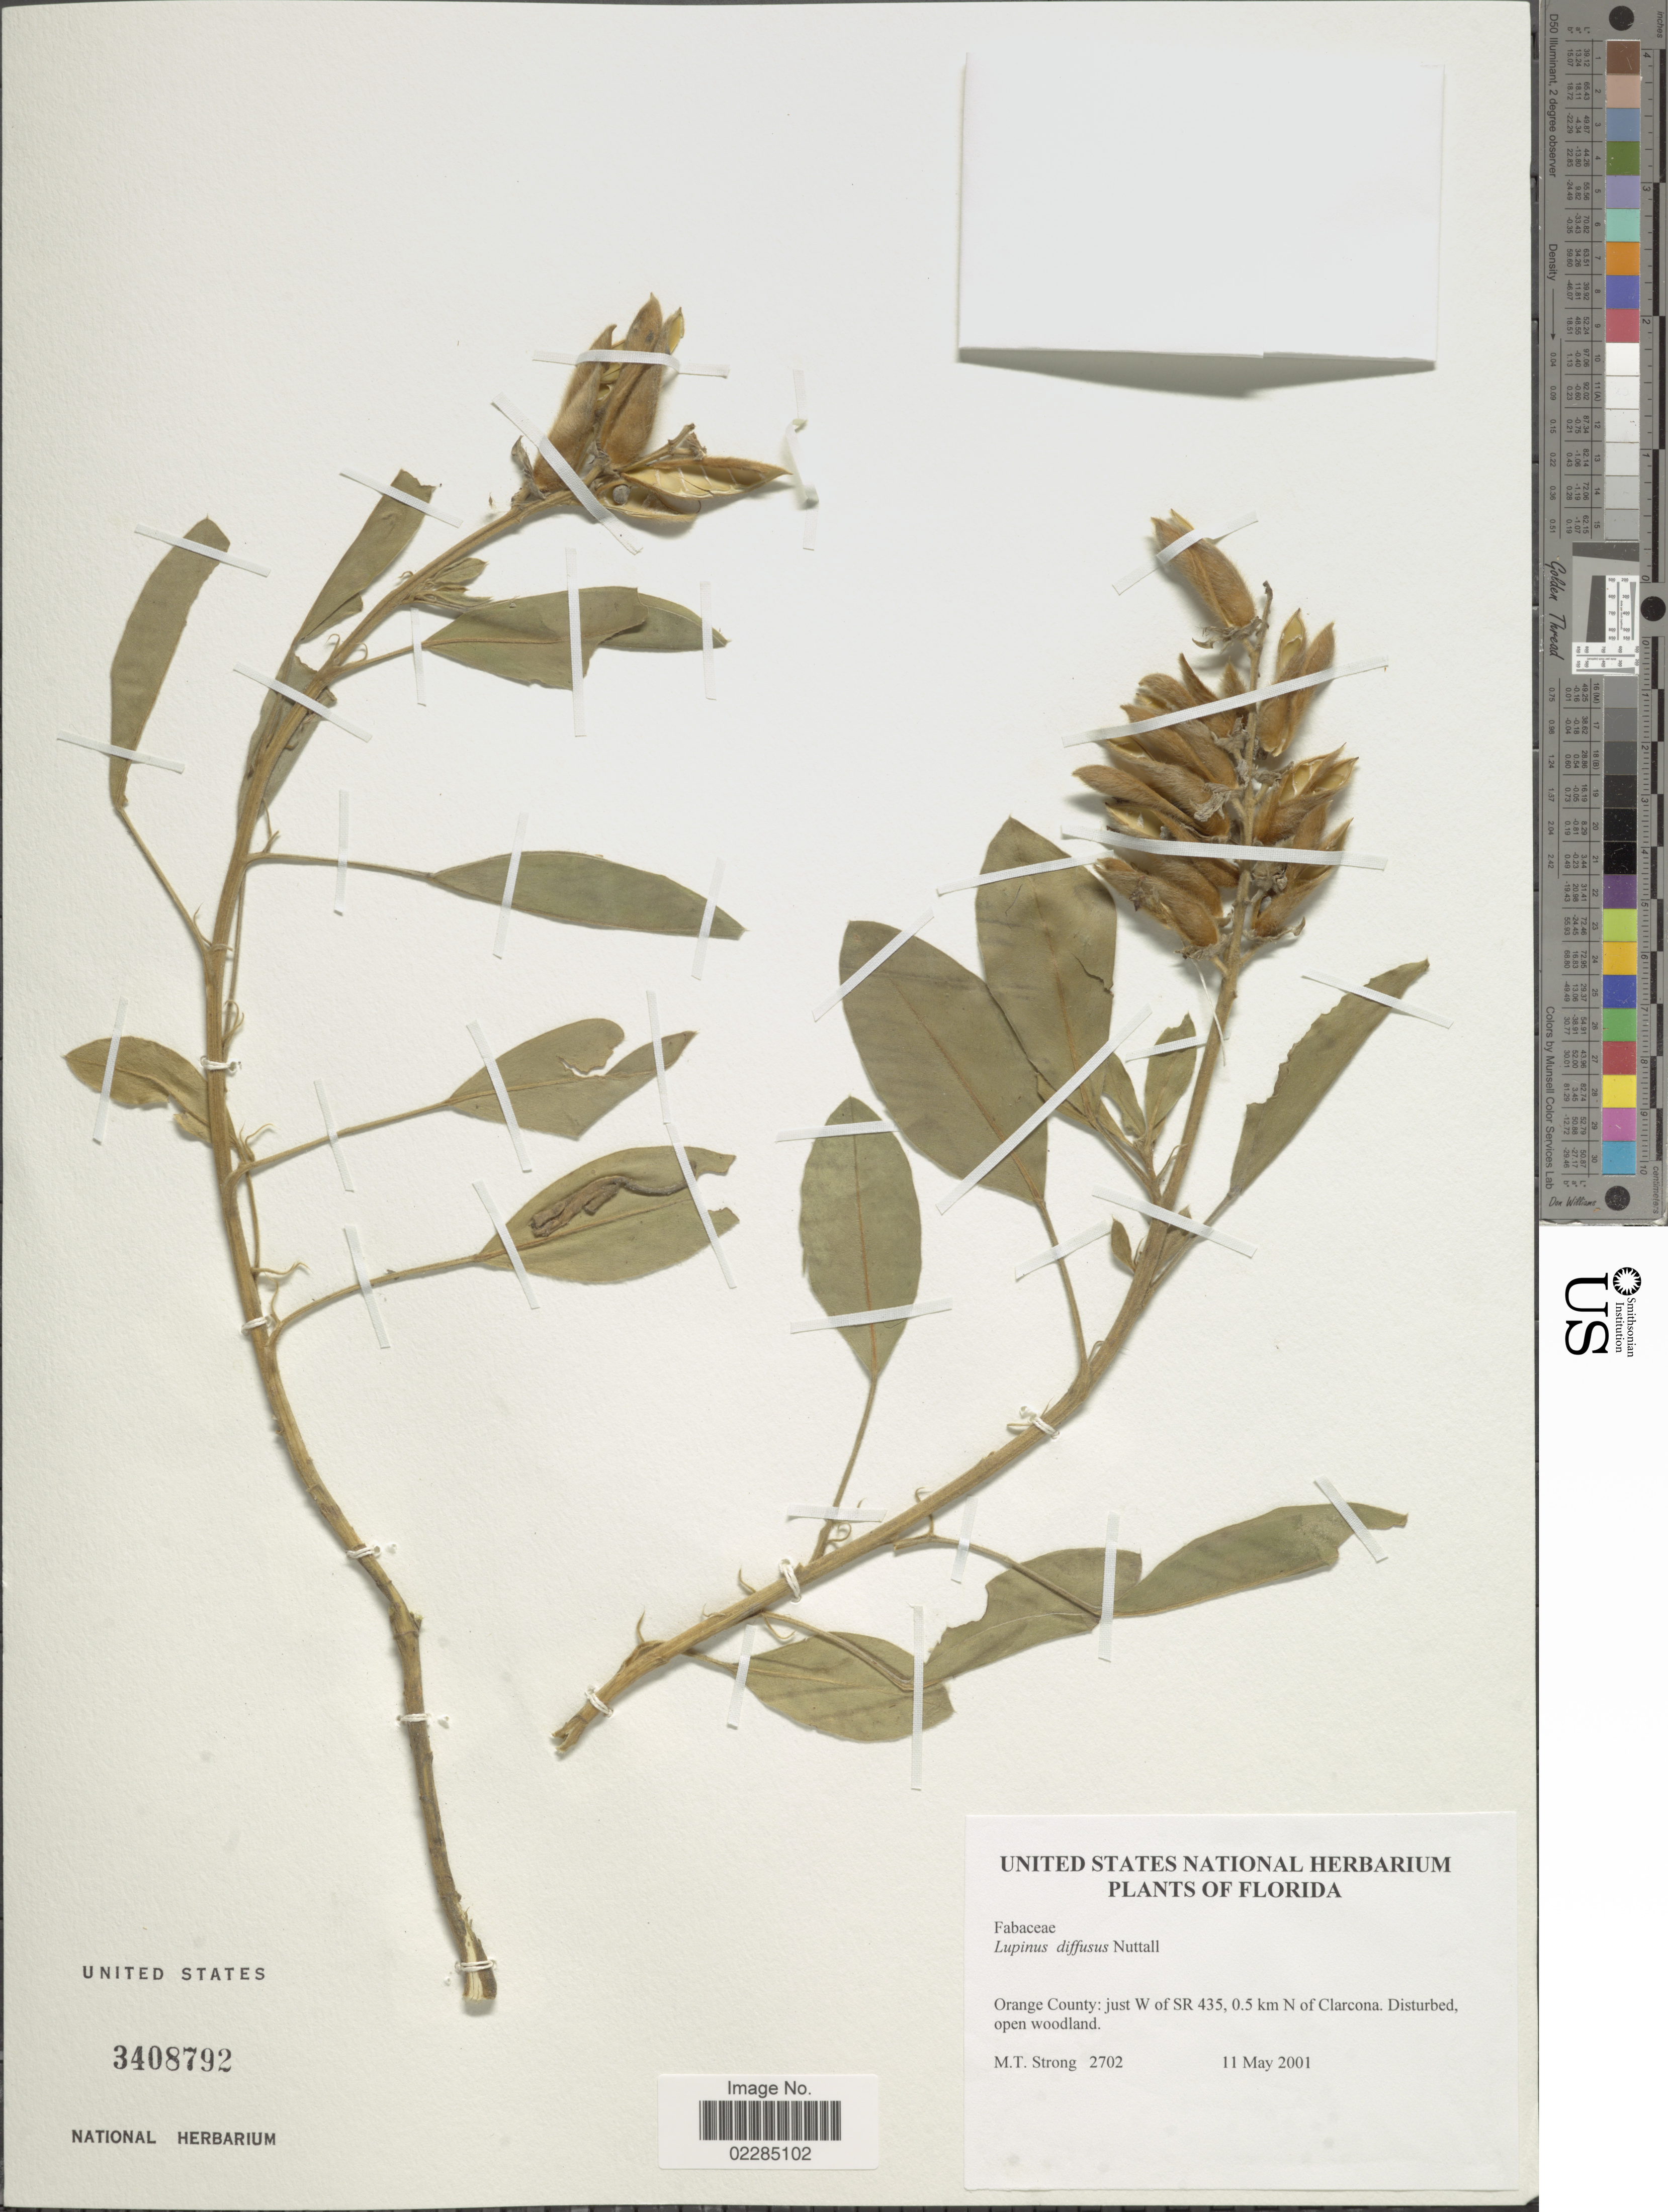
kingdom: Plantae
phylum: Tracheophyta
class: Magnoliopsida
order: Fabales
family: Fabaceae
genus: Lupinus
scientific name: Lupinus diffusus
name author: Nutt.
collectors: M. T. Strong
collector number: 2702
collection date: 2001-05-11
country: United States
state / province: Florida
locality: Orange County: just W of SR 435, 0.5 km N of Clarcona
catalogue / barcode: US 3408792